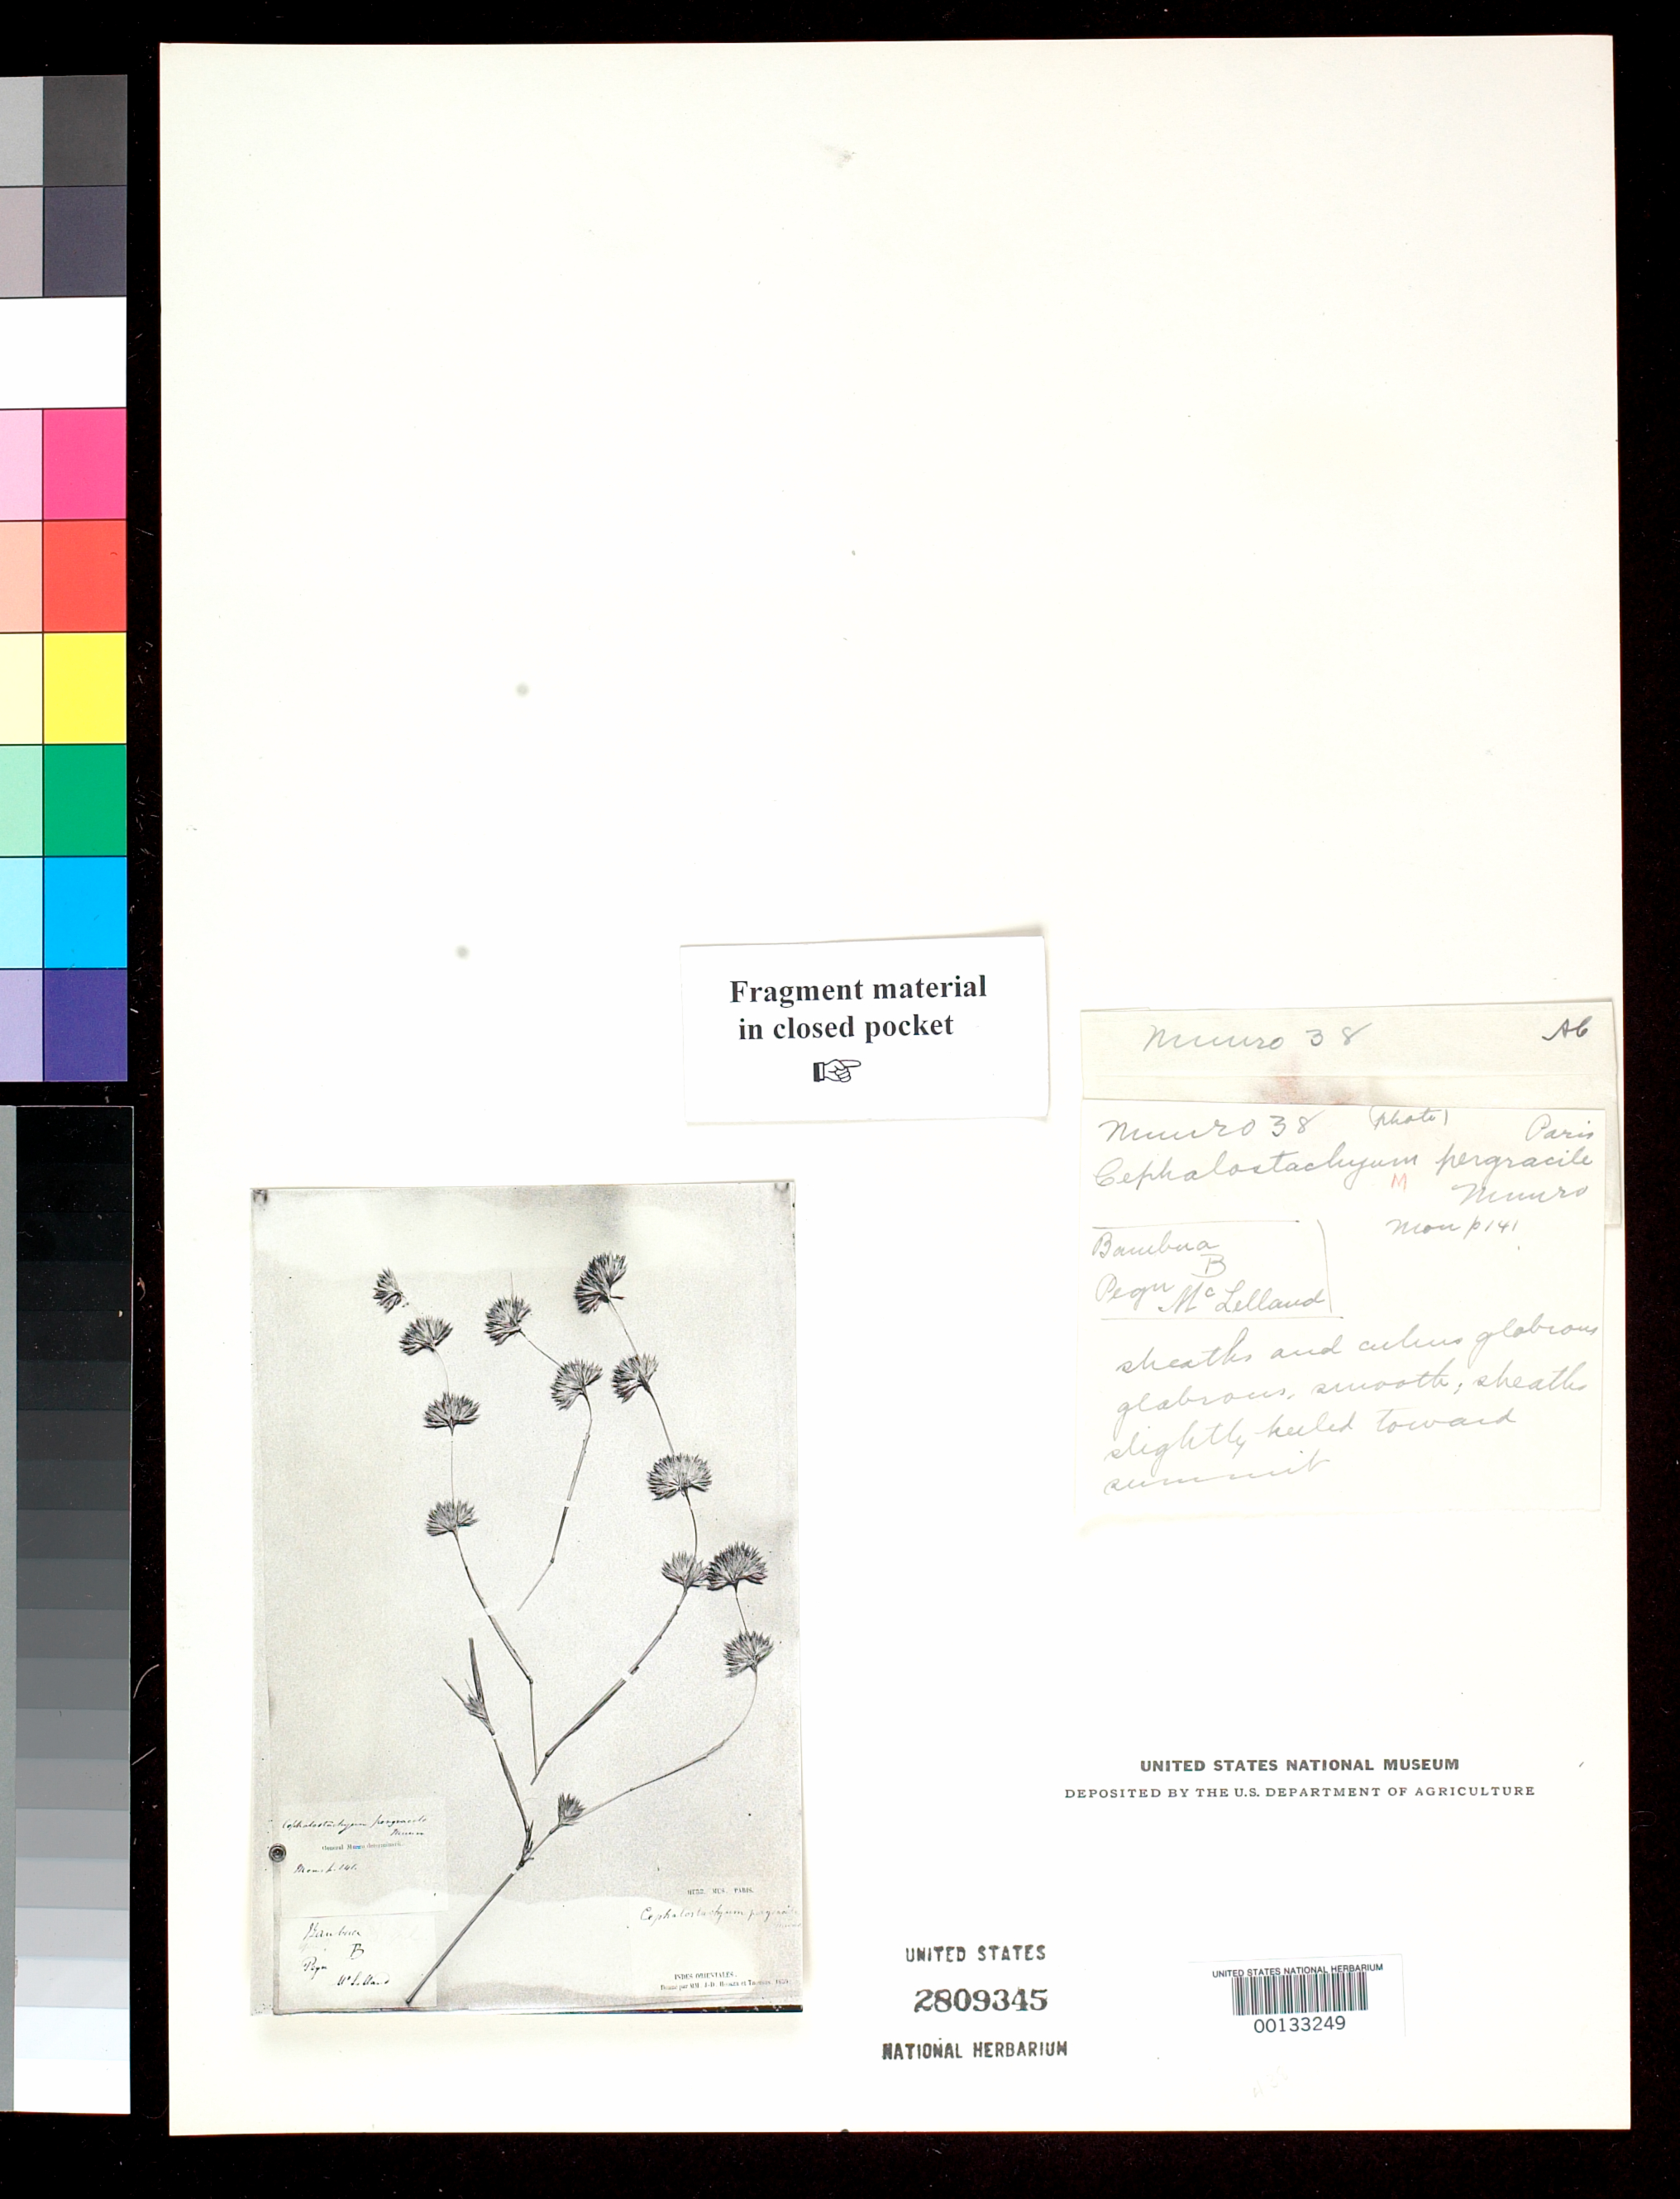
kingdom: Plantae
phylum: Tracheophyta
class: Liliopsida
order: Poales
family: Poaceae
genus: Cephalostachyum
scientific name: Cephalostachyum pergracile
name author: Munro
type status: Syntype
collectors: J. McClelland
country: India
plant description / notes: Photo and fragmentary material of type specimen ex herb. Paris.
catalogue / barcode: US 2809345